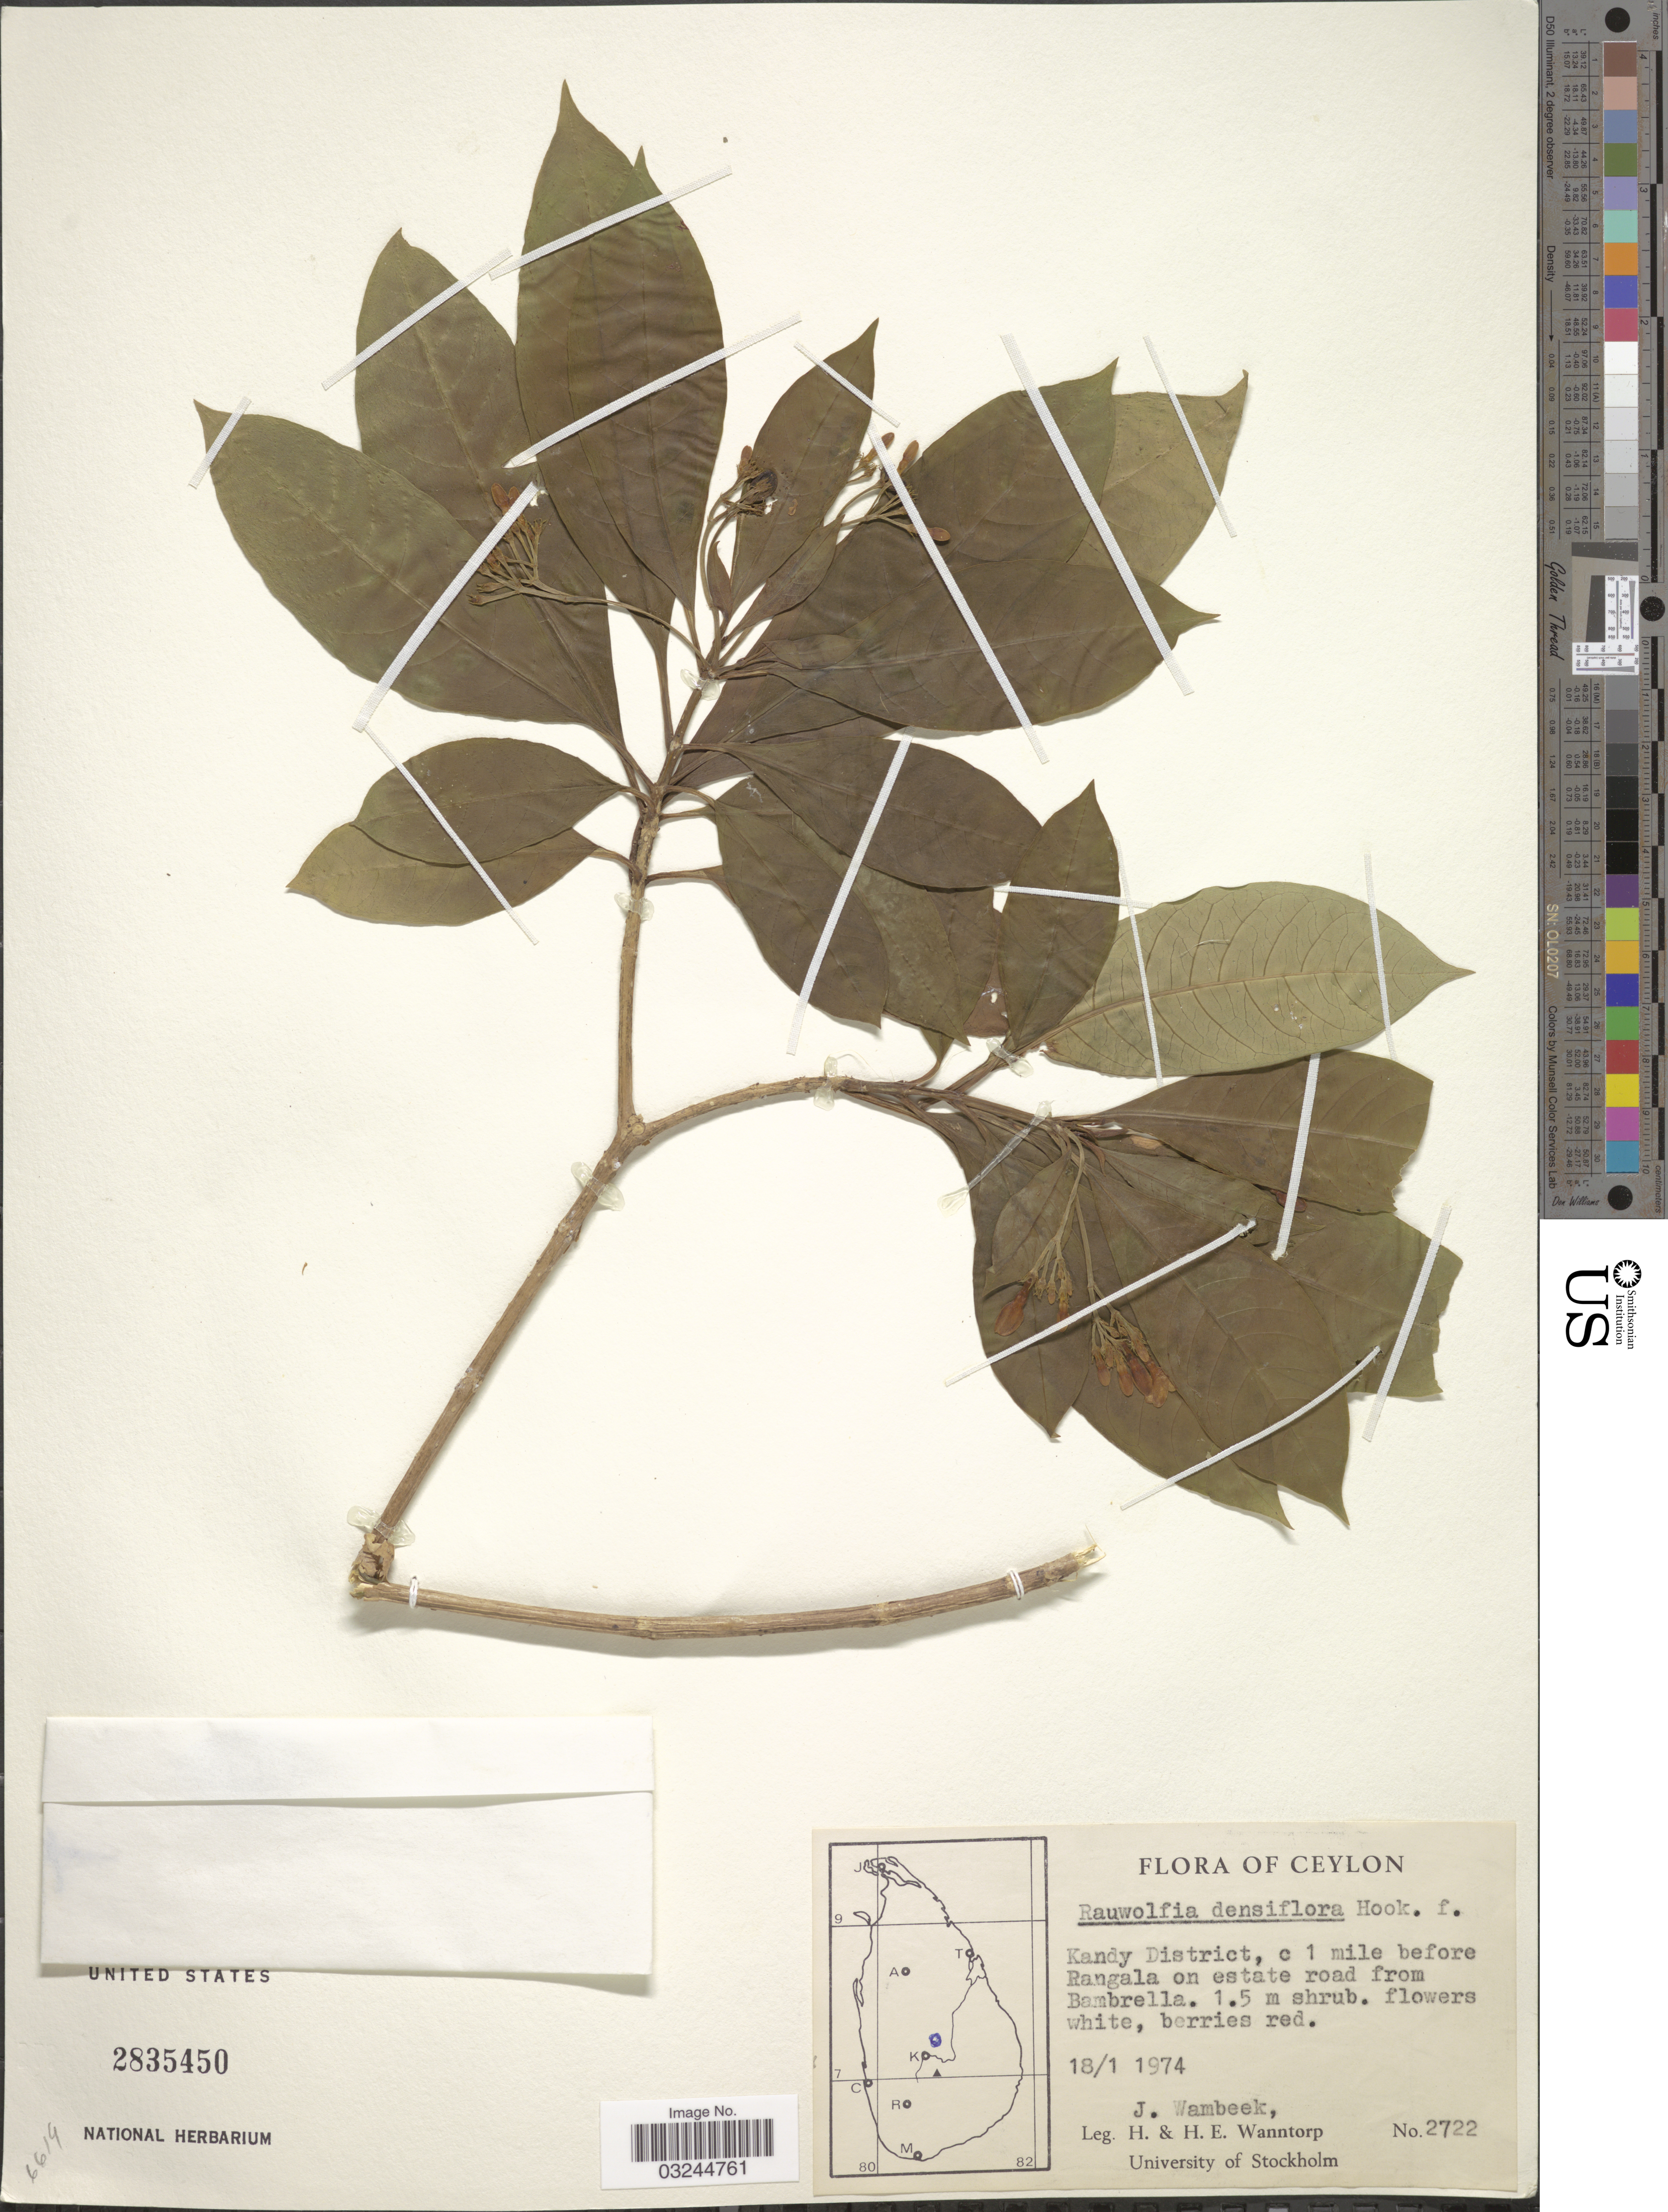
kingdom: Plantae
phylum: Tracheophyta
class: Magnoliopsida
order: Gentianales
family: Apocynaceae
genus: Rauvolfia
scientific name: Rauvolfia densiflora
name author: (Wall.) Benth. ex Hook. f.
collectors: J. Wambeek, H. Wanntorp & H. Wanntorp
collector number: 2722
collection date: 1974-01-18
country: Sri Lanka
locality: Ceylon. Kandy District, c 1 mile before Rangala on estate road from Bambrella.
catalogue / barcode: US 2835450